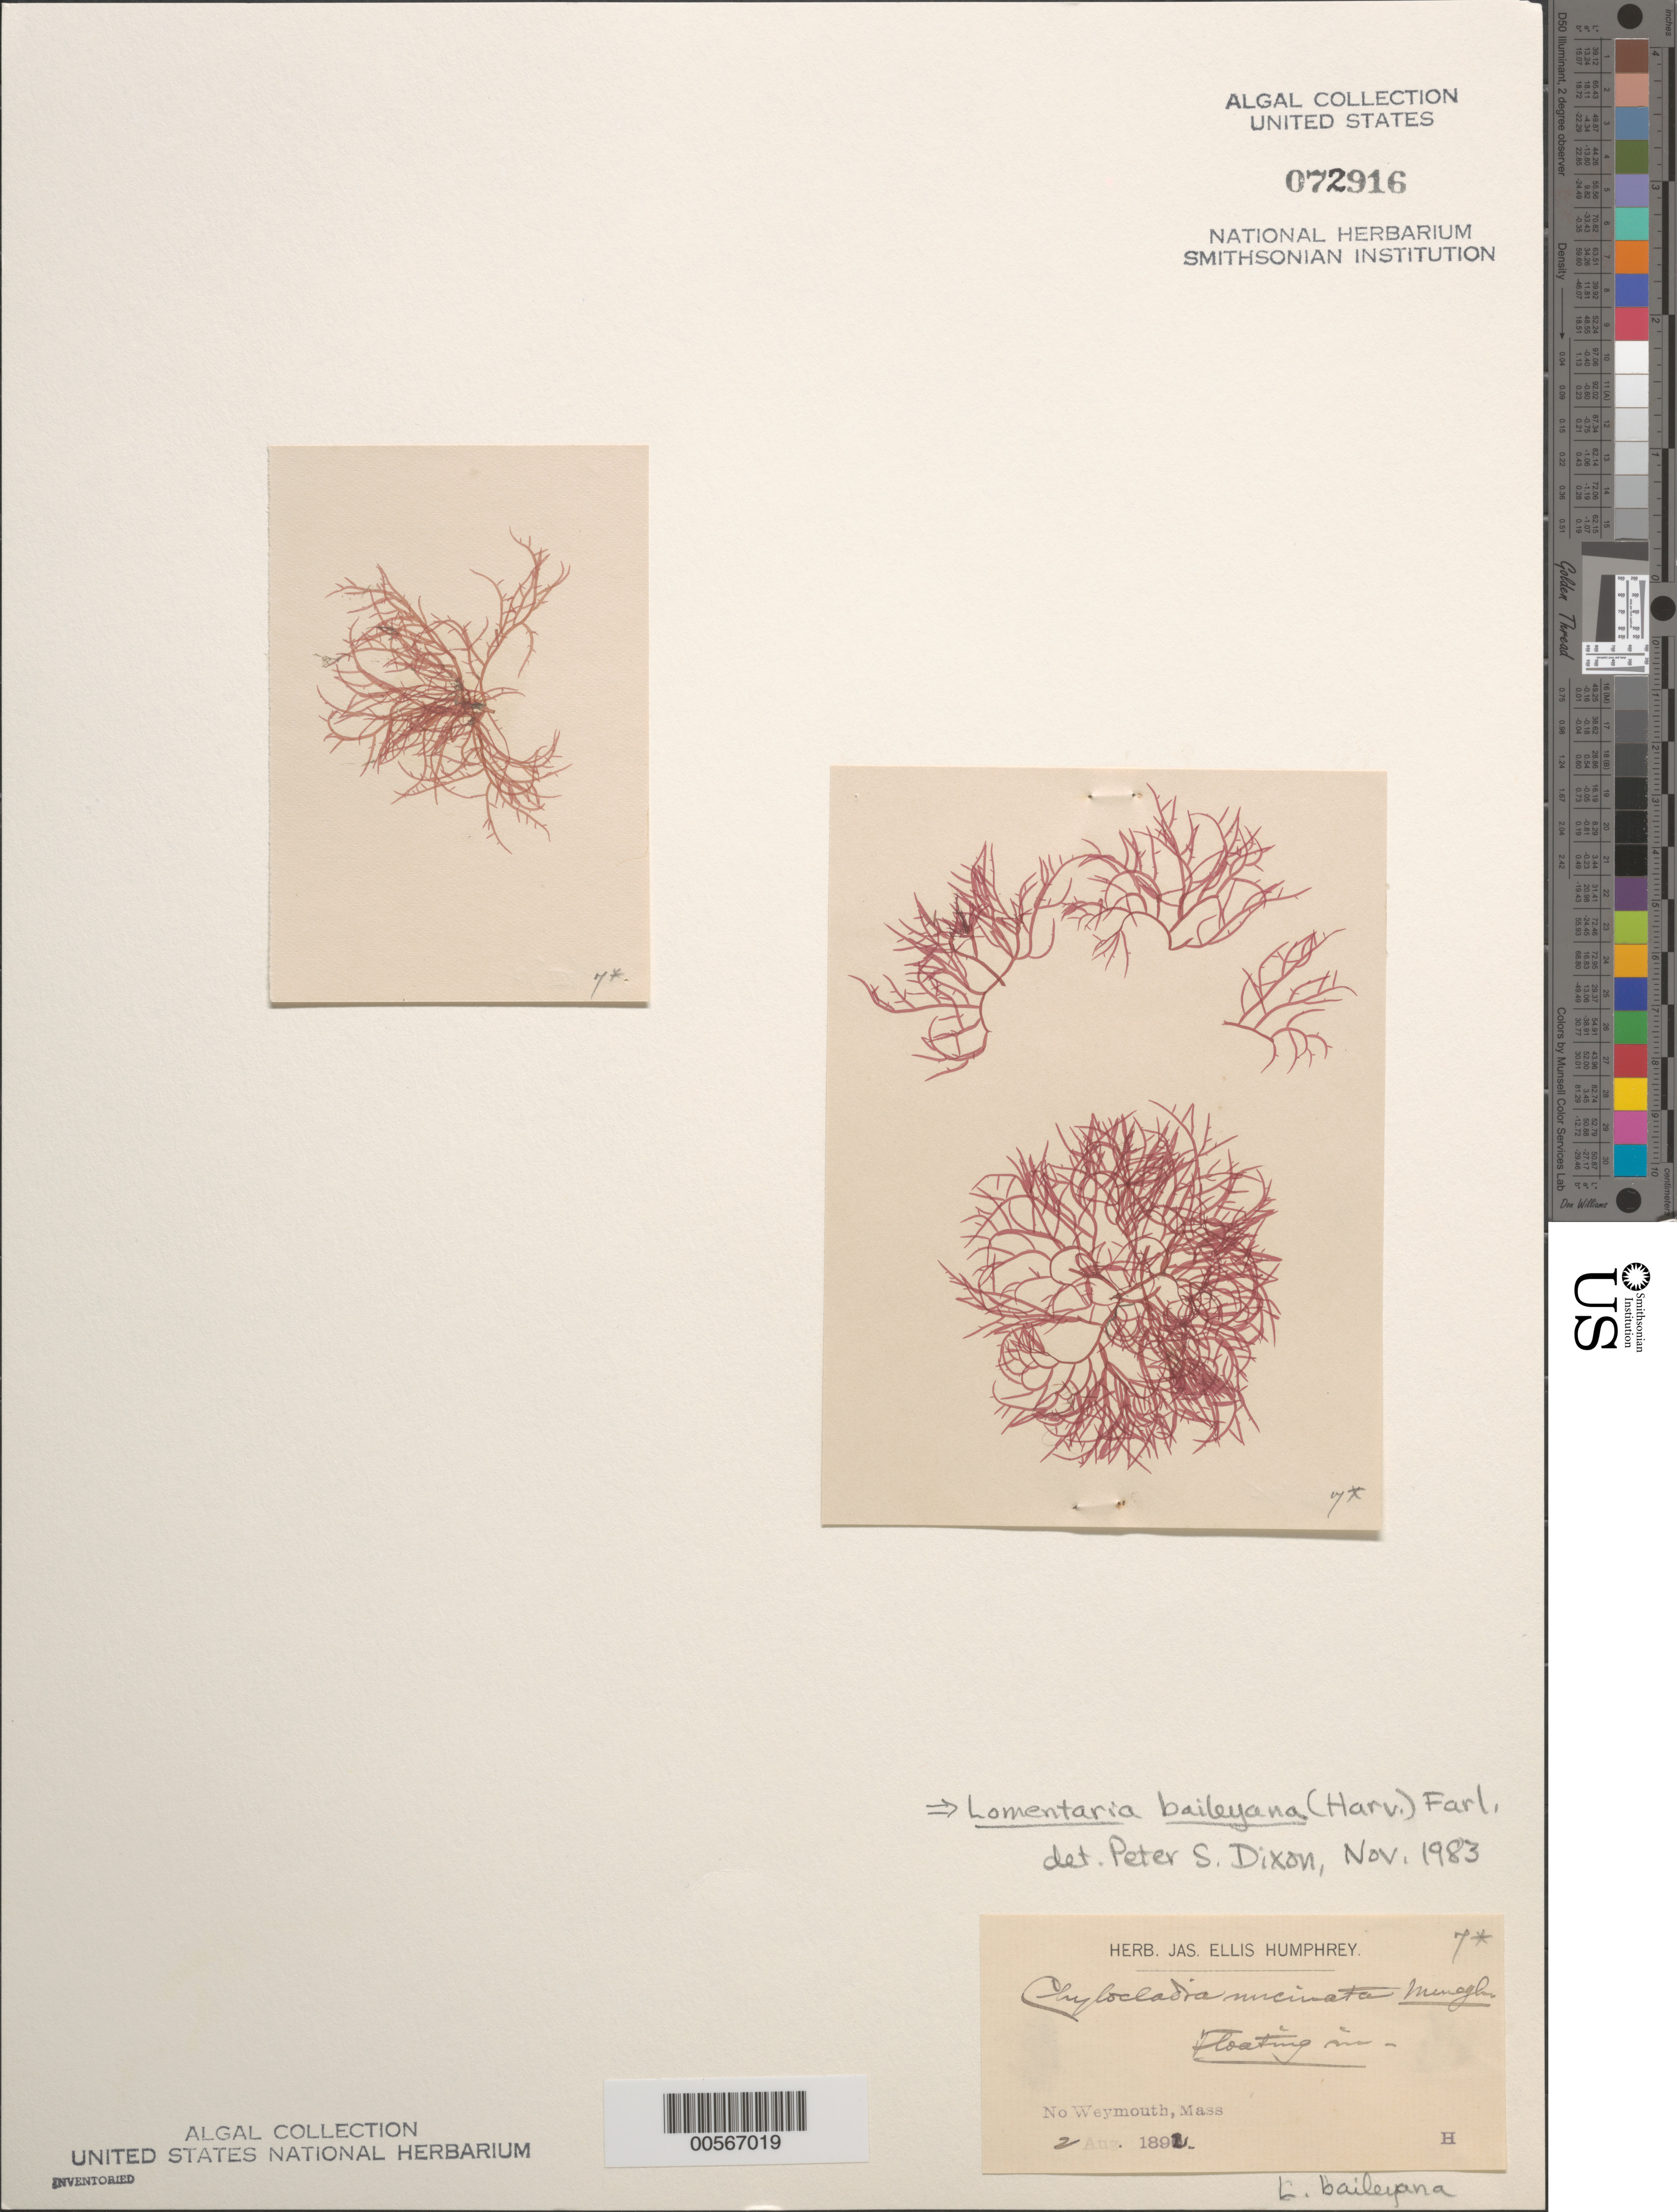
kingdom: Plantae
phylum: Rhodophyta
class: Florideophyceae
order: Rhodymeniales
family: Lomentariaceae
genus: Hooperia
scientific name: Hooperia divaricata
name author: (Durant) M.J. Wynne et al.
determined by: Algae name updating Project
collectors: J. Humphrey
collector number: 7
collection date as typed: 02 Aug 1892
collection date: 1892-08-02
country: United States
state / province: Massachusetts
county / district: Norfolk County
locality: North Weymouth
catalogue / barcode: US 72916